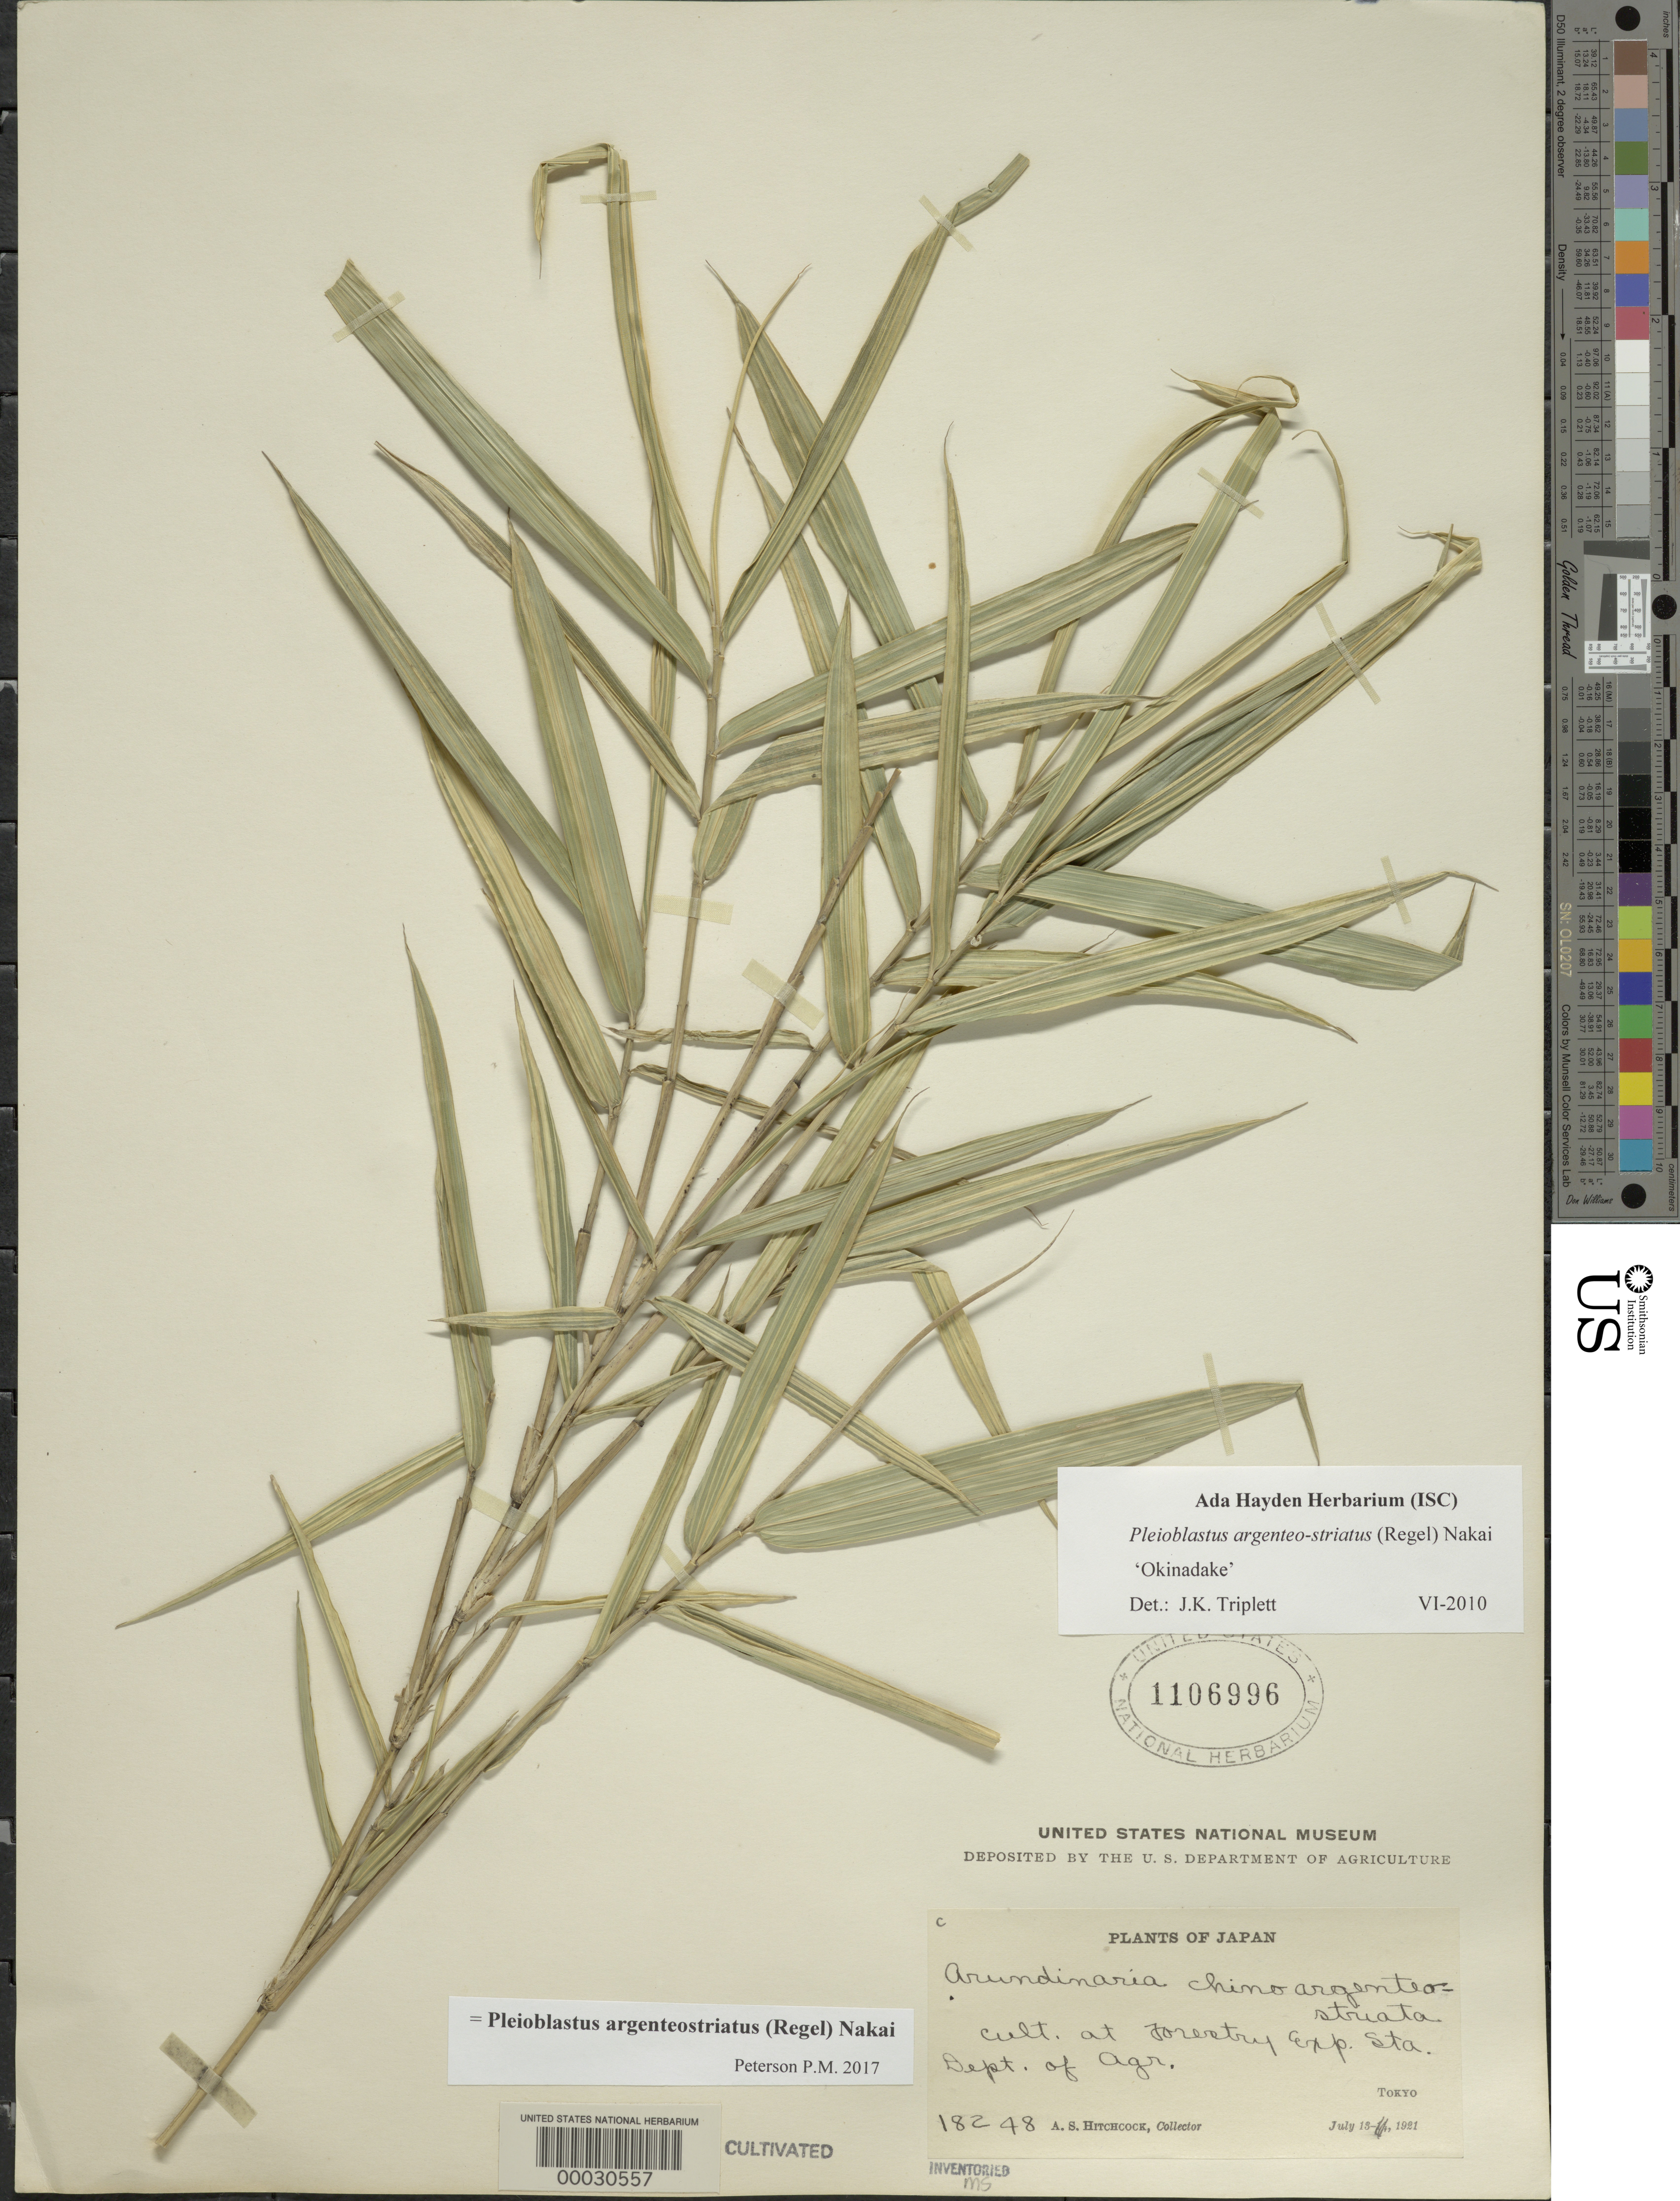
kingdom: Plantae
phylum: Tracheophyta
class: Liliopsida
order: Poales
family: Poaceae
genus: Pleioblastus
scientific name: Pleioblastus argenteostriatus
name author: (Regel) Nakai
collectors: A. S. Hitchcock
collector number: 18248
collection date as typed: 13 Jul 1921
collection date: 1921-07-13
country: Japan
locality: Forest experimental station-tokyo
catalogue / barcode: US 1106996